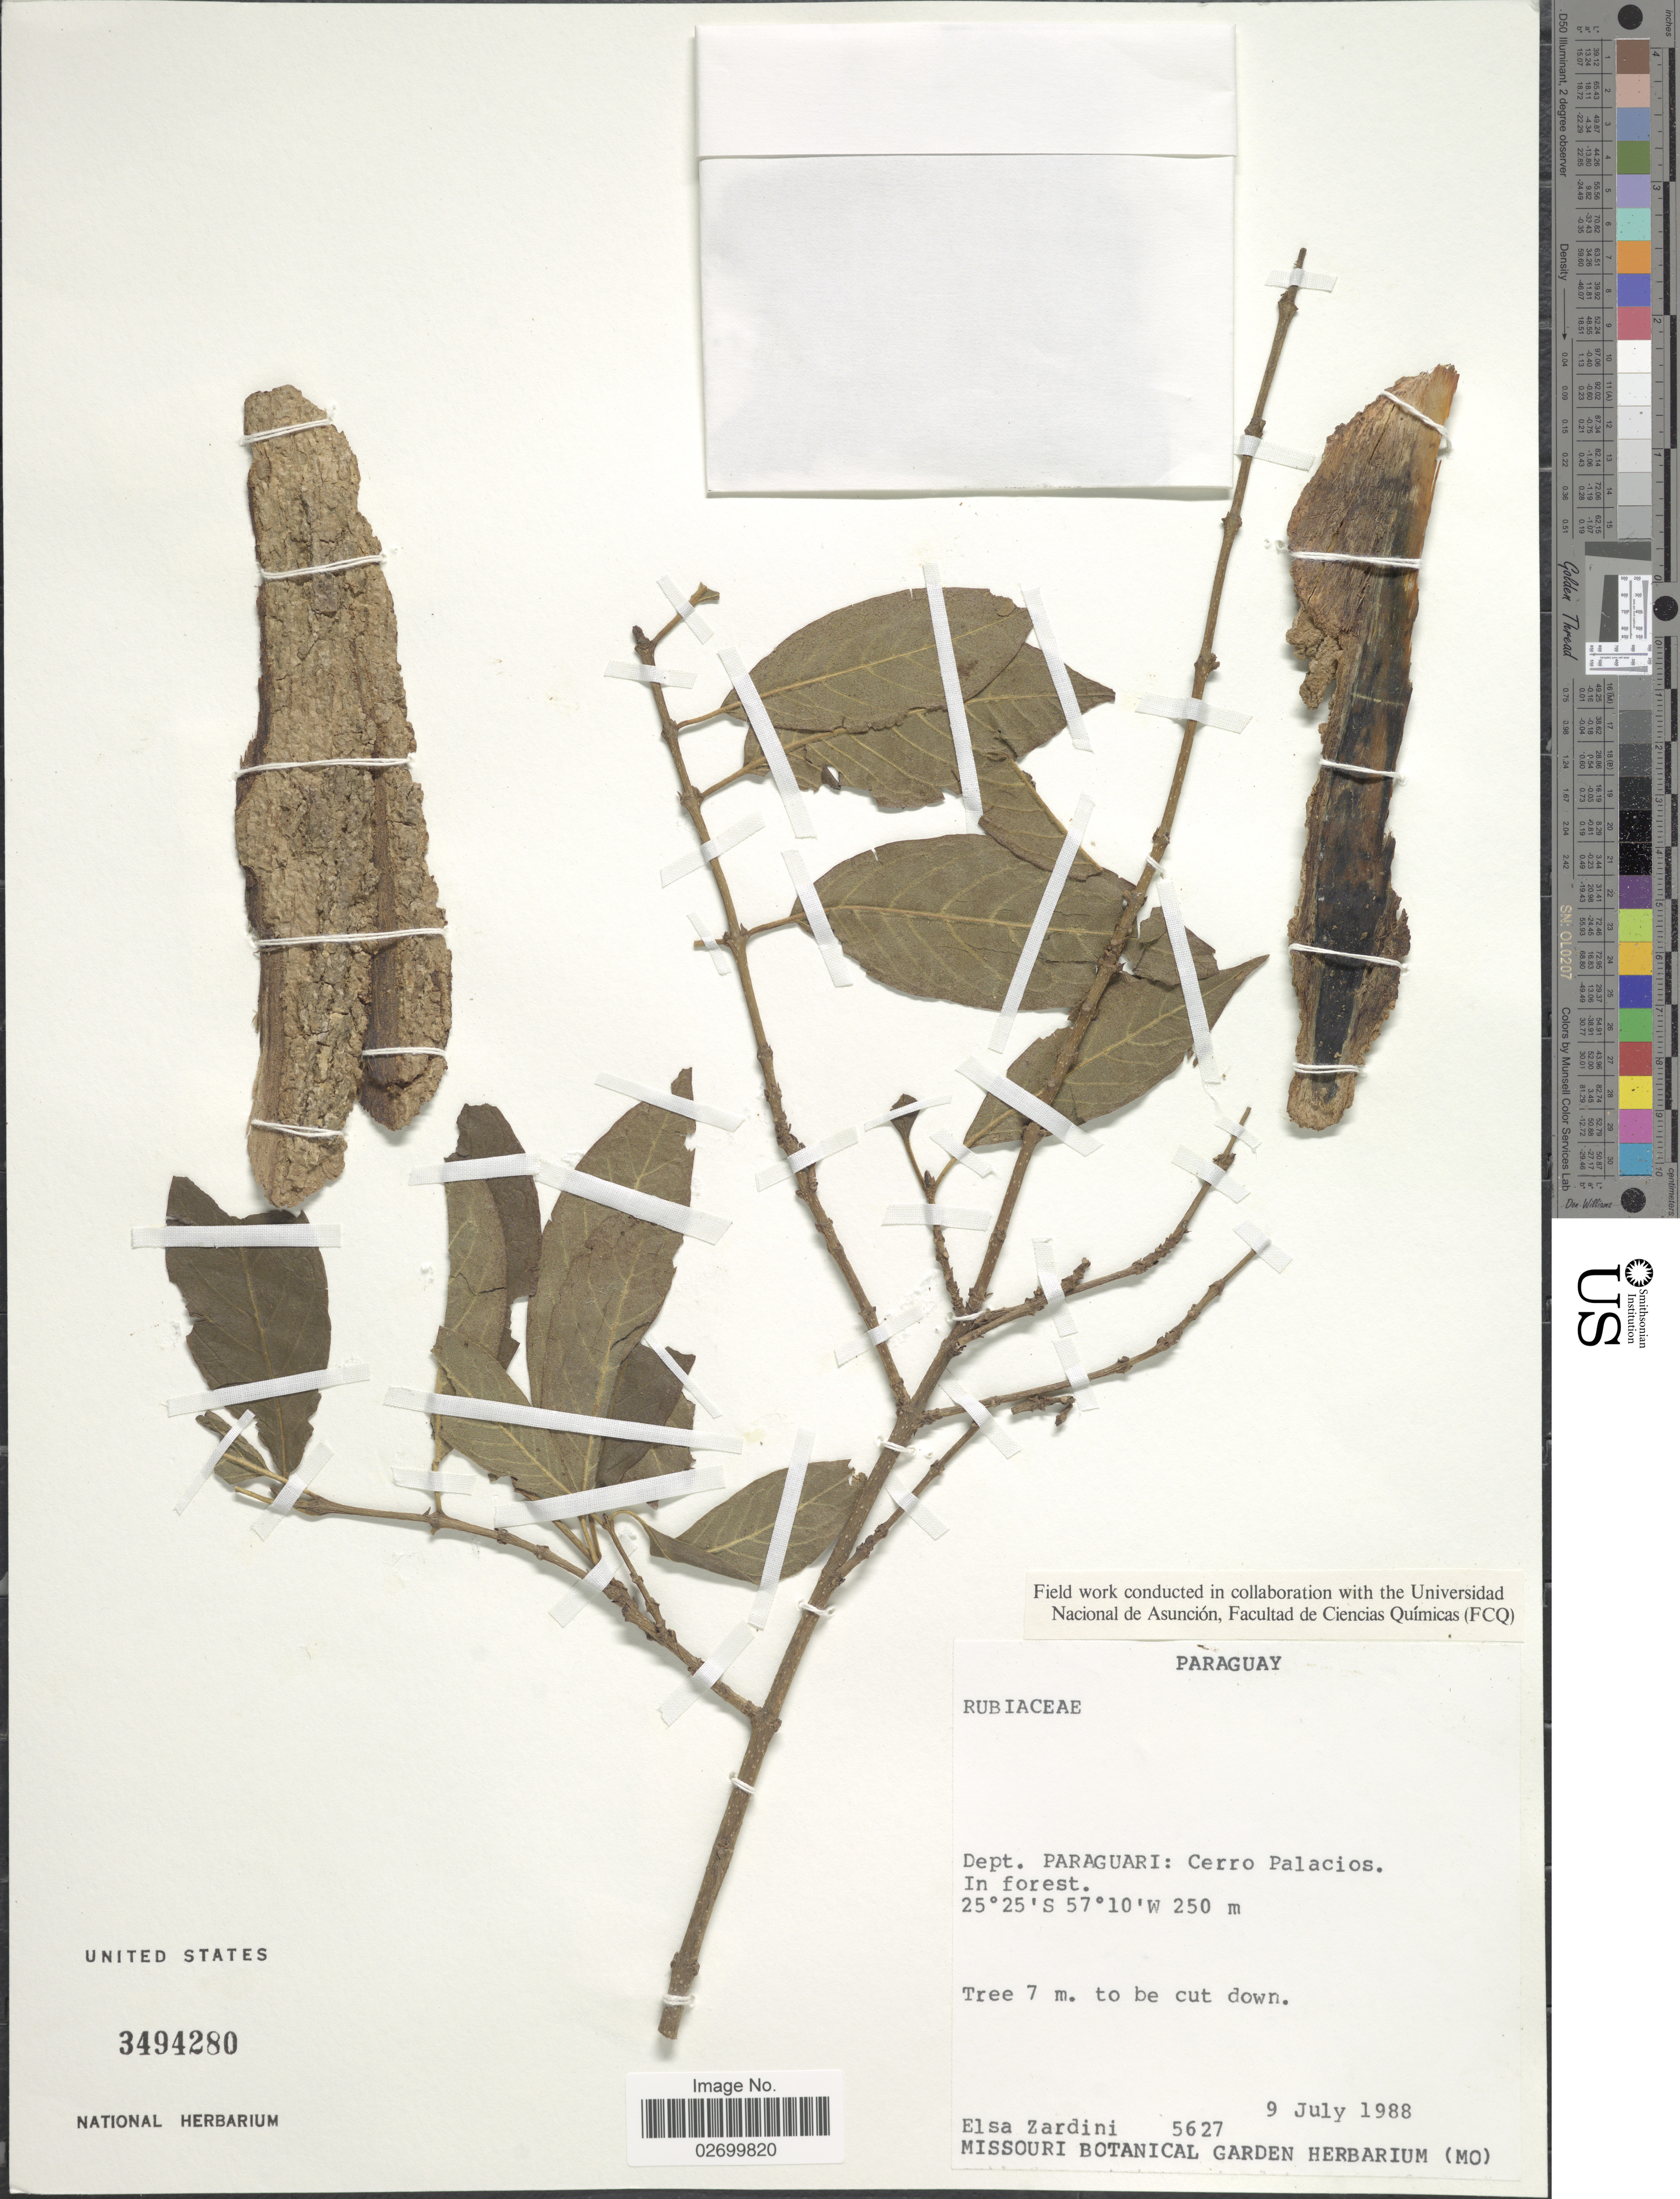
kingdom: Plantae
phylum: Tracheophyta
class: Magnoliopsida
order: Gentianales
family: Rubiaceae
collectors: E. M. Zardini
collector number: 5627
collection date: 1988-07-09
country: Paraguay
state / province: Paraguari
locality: Dept. Paraguari: Cerro Palacios. In forest.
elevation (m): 250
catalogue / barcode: US 3494280